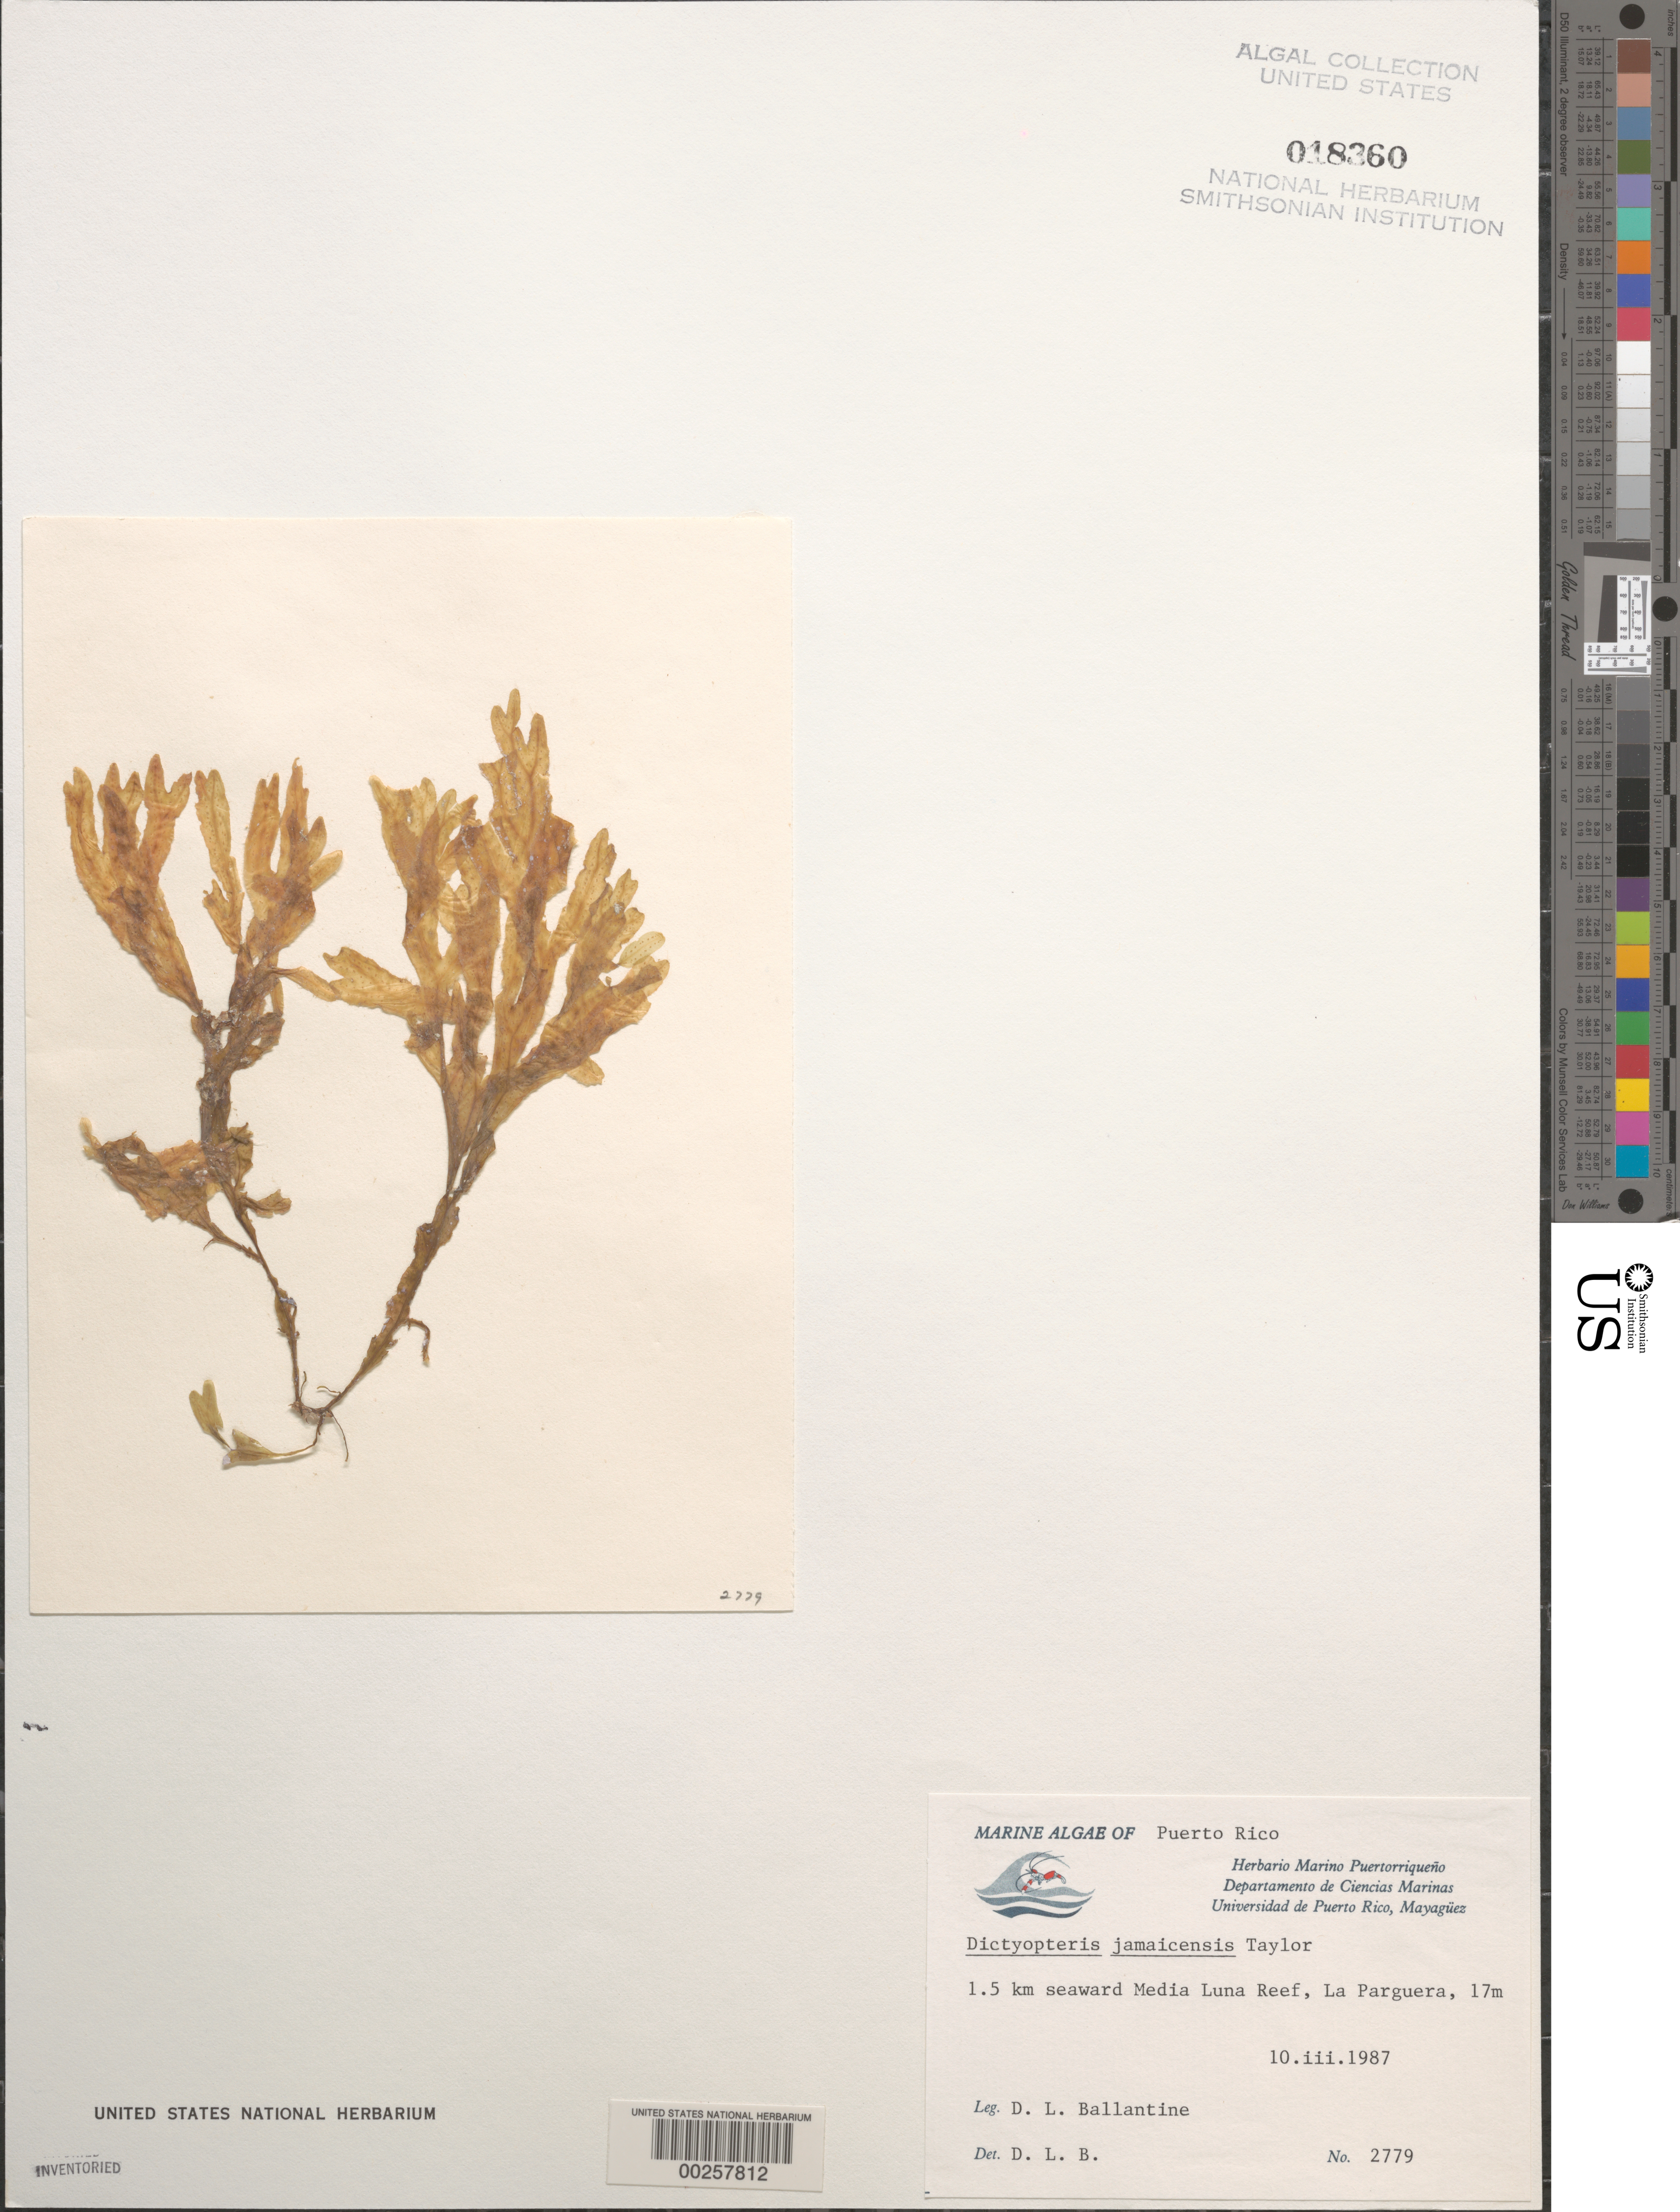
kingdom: Chromista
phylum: Ochrophyta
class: Phaeophyceae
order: Dictyotales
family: Dictyotaceae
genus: Dictyopteris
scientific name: Dictyopteris jamaicensis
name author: W.R. Taylor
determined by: Ballantine, D. L.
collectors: D.L. Ballantine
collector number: DLB 2779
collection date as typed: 10 Mar 1987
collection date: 1987-03-10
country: Puerto Rico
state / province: Lajas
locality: Media Luna Reef, La Parguera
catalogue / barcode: US 18360